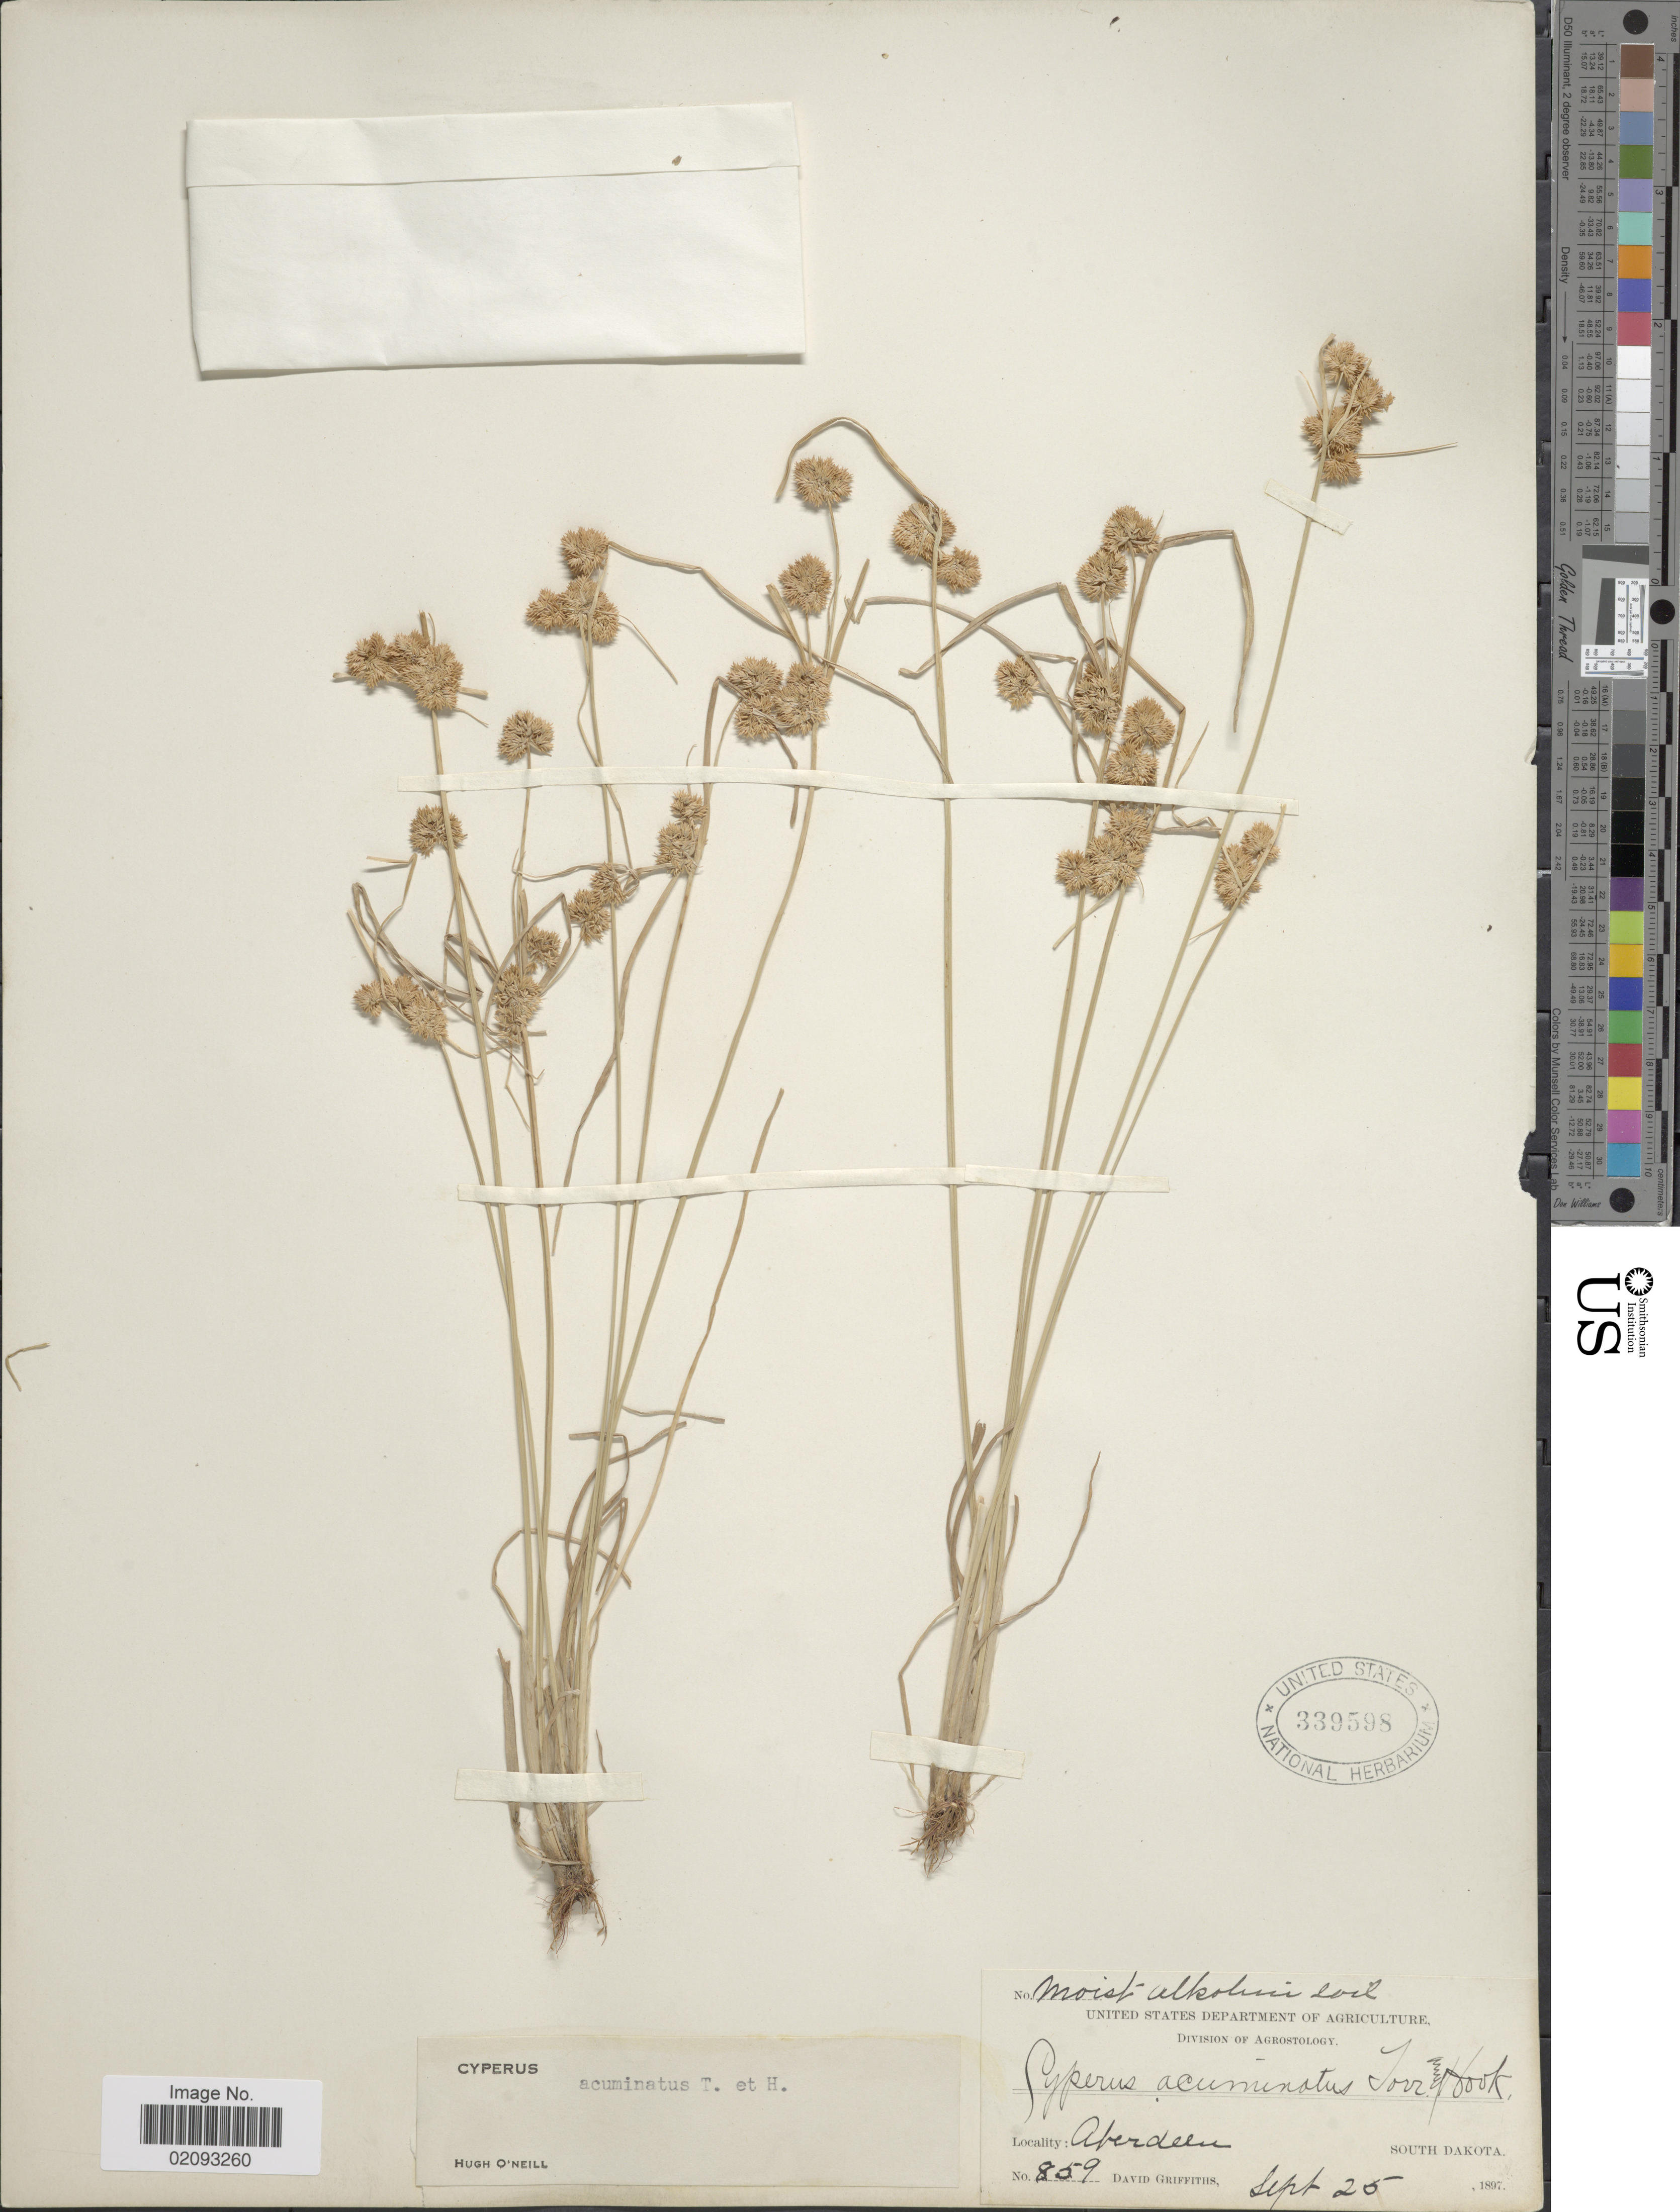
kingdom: Plantae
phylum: Tracheophyta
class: Liliopsida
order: Poales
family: Cyperaceae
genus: Cyperus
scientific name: Cyperus acuminatus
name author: Torr. & Hook.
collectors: D. Griffiths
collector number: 859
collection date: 1897-09-25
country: United States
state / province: South Dakota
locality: Aberdeen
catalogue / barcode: US 339598